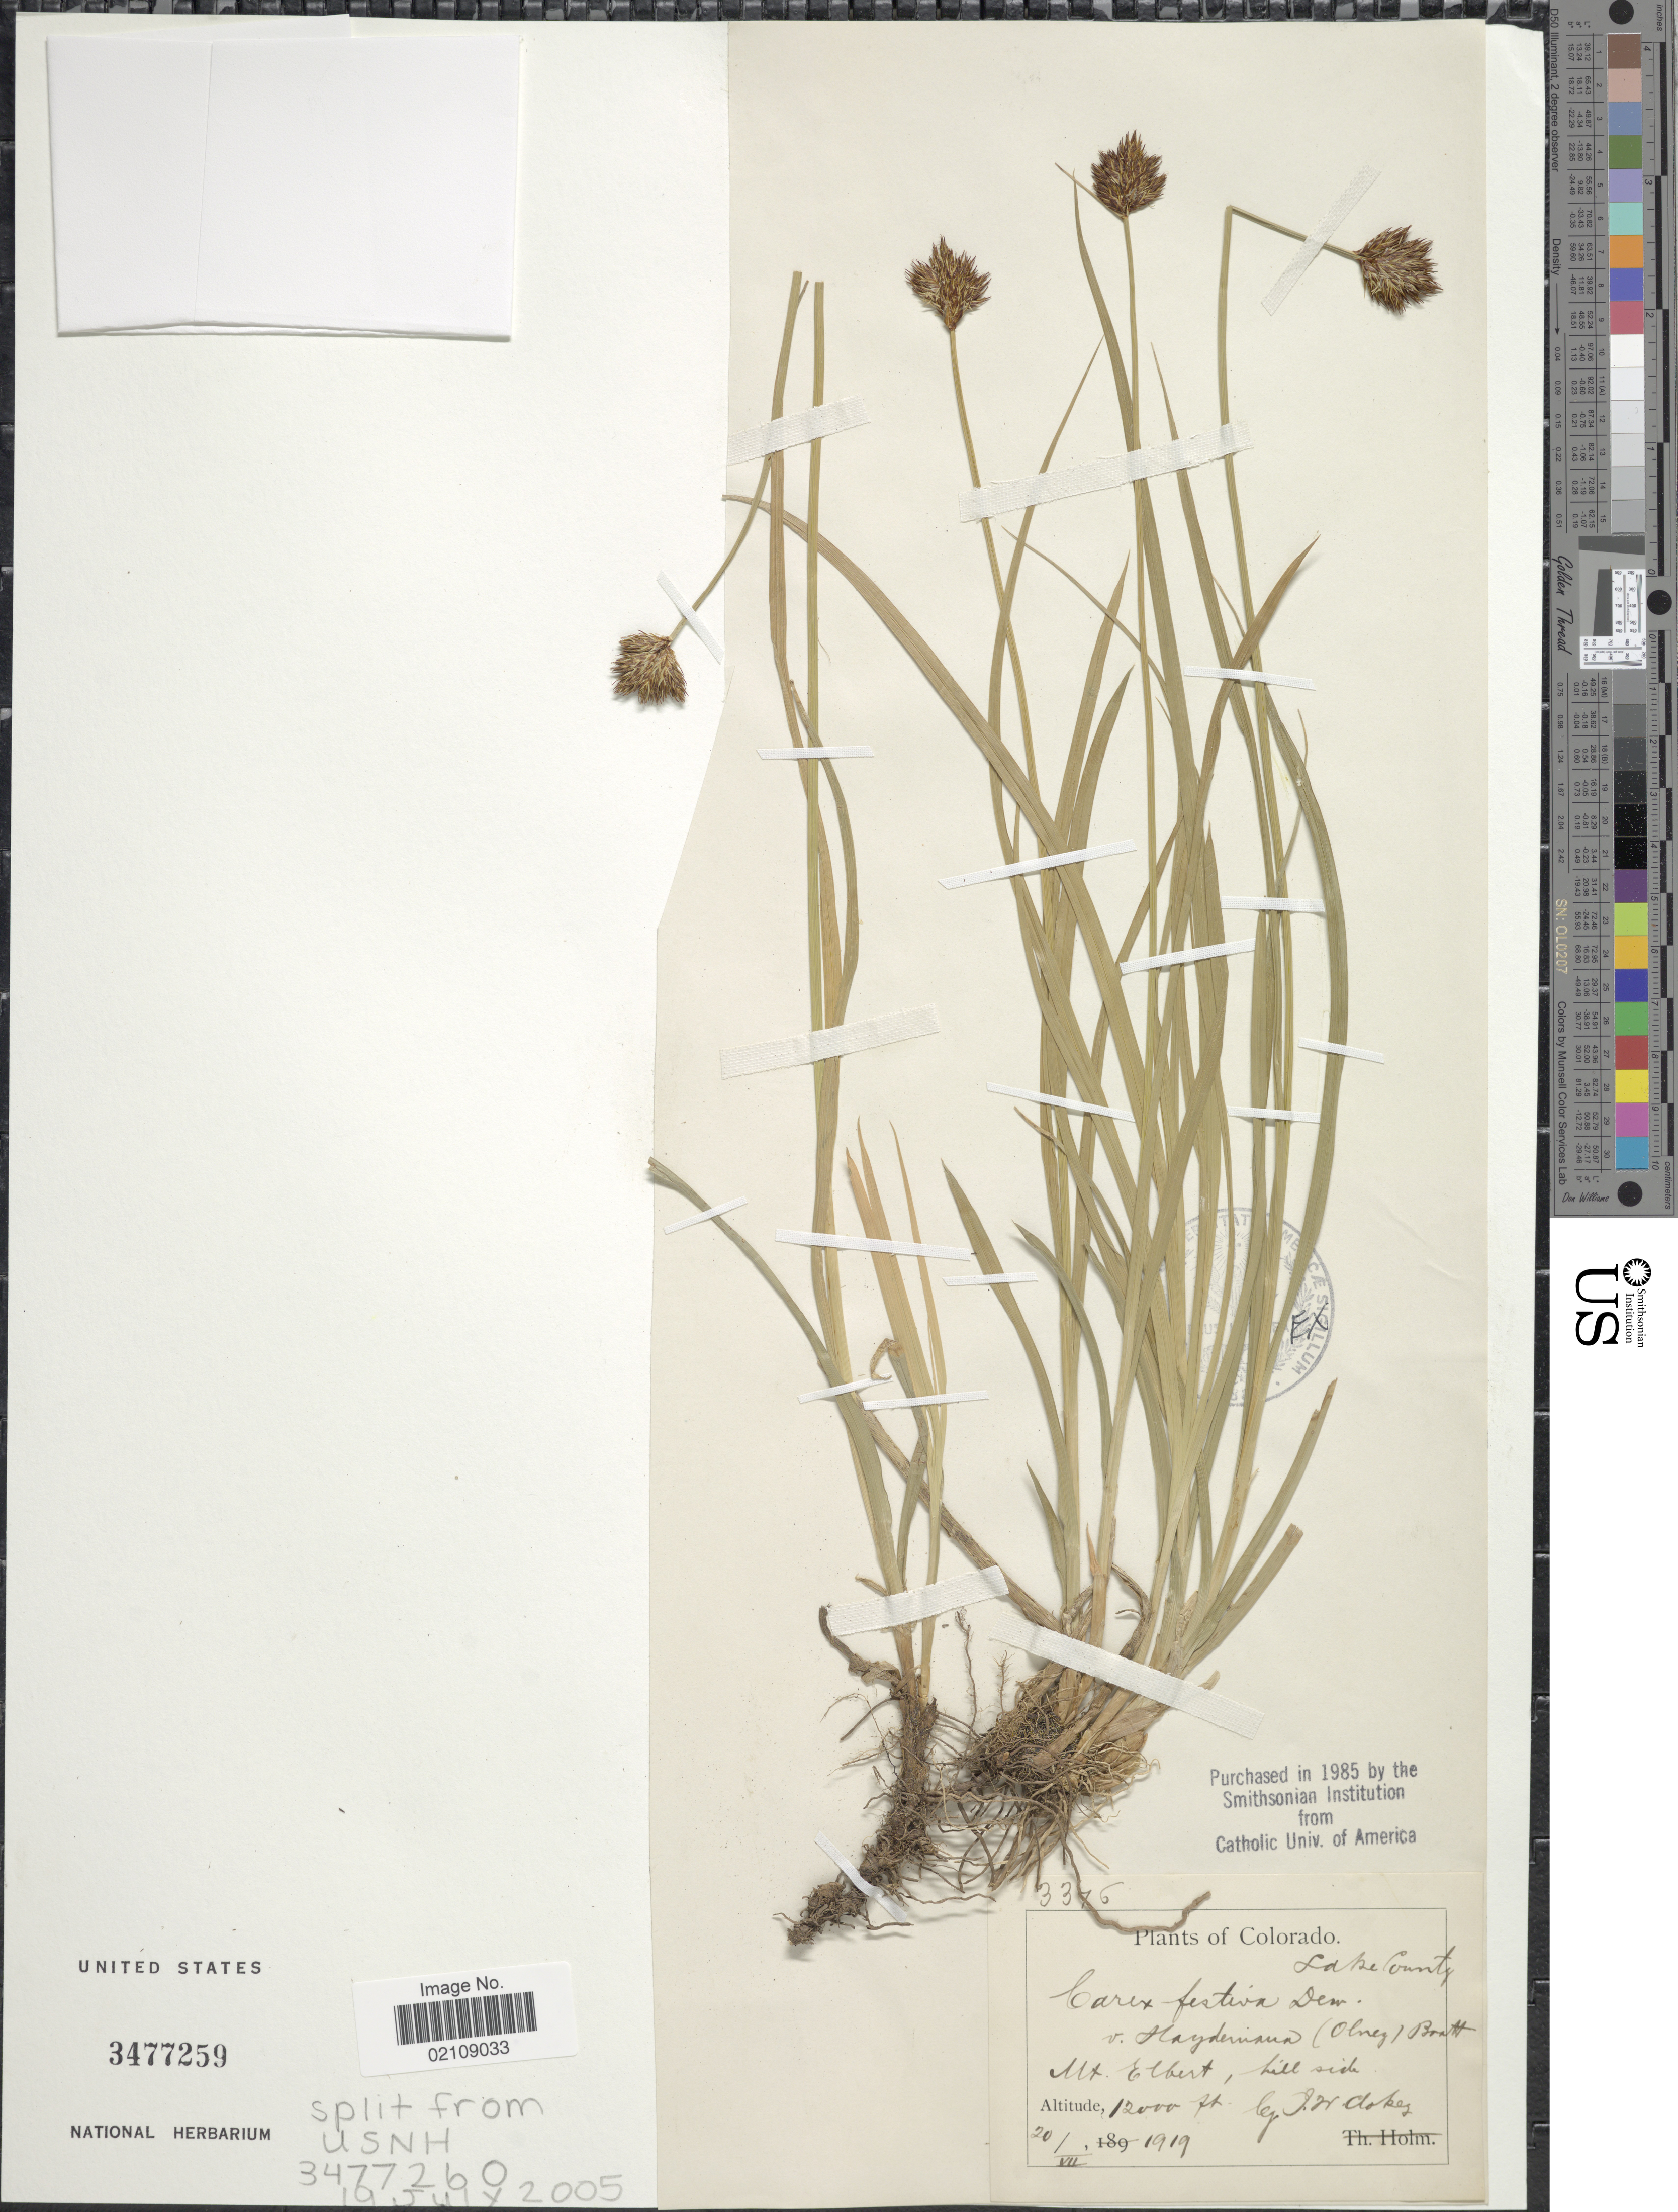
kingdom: Plantae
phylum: Tracheophyta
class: Liliopsida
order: Poales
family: Cyperaceae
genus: Carex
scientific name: Carex ebenea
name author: Rydb.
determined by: Strong, Mark T., (BOT), Smithsonian Institution - National Museum of Natural History (UNITED STATES)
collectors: I. W. Clokey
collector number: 3376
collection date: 1919-07-20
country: United States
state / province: Colorado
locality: Mt. Elbert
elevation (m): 3658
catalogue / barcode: US 3477259